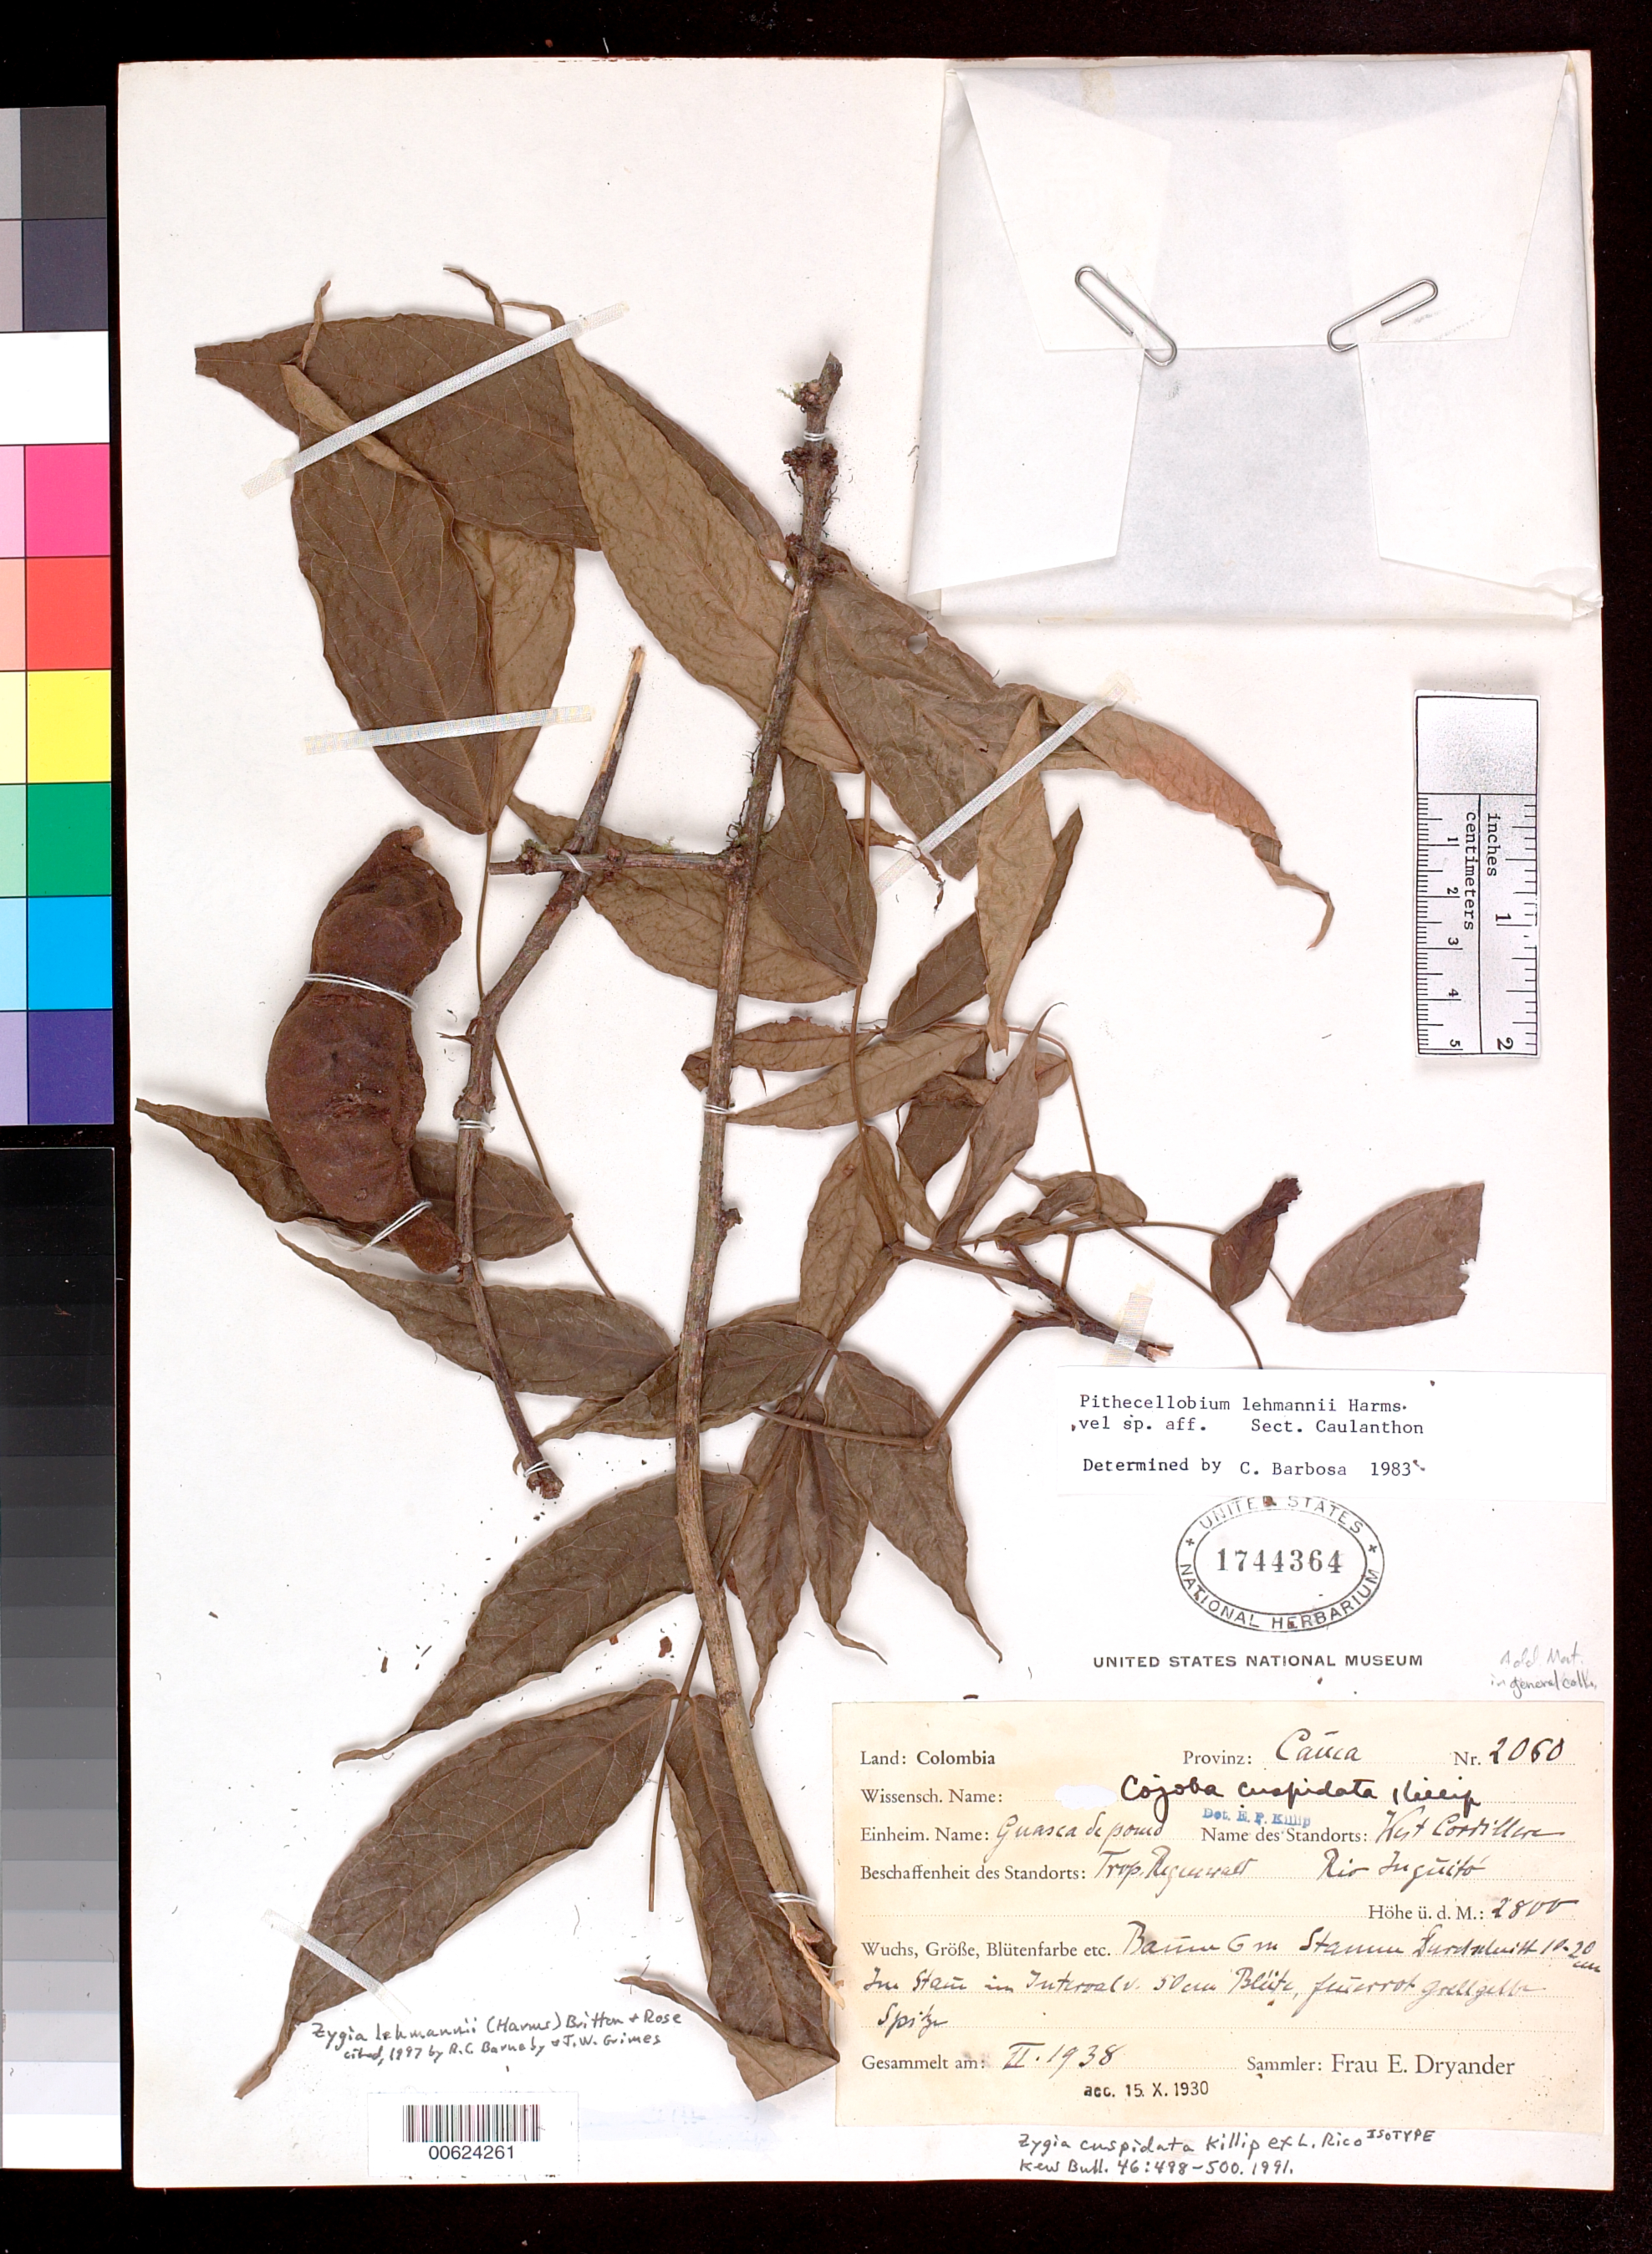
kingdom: Plantae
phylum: Tracheophyta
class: Magnoliopsida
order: Fabales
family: Fabaceae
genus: Zygia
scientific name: Zygia cuspidata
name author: Killip ex L. Rico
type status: Isotype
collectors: E. I. Dryander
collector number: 2050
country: Colombia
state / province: Cauca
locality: Rio Inquito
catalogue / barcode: US 1744364